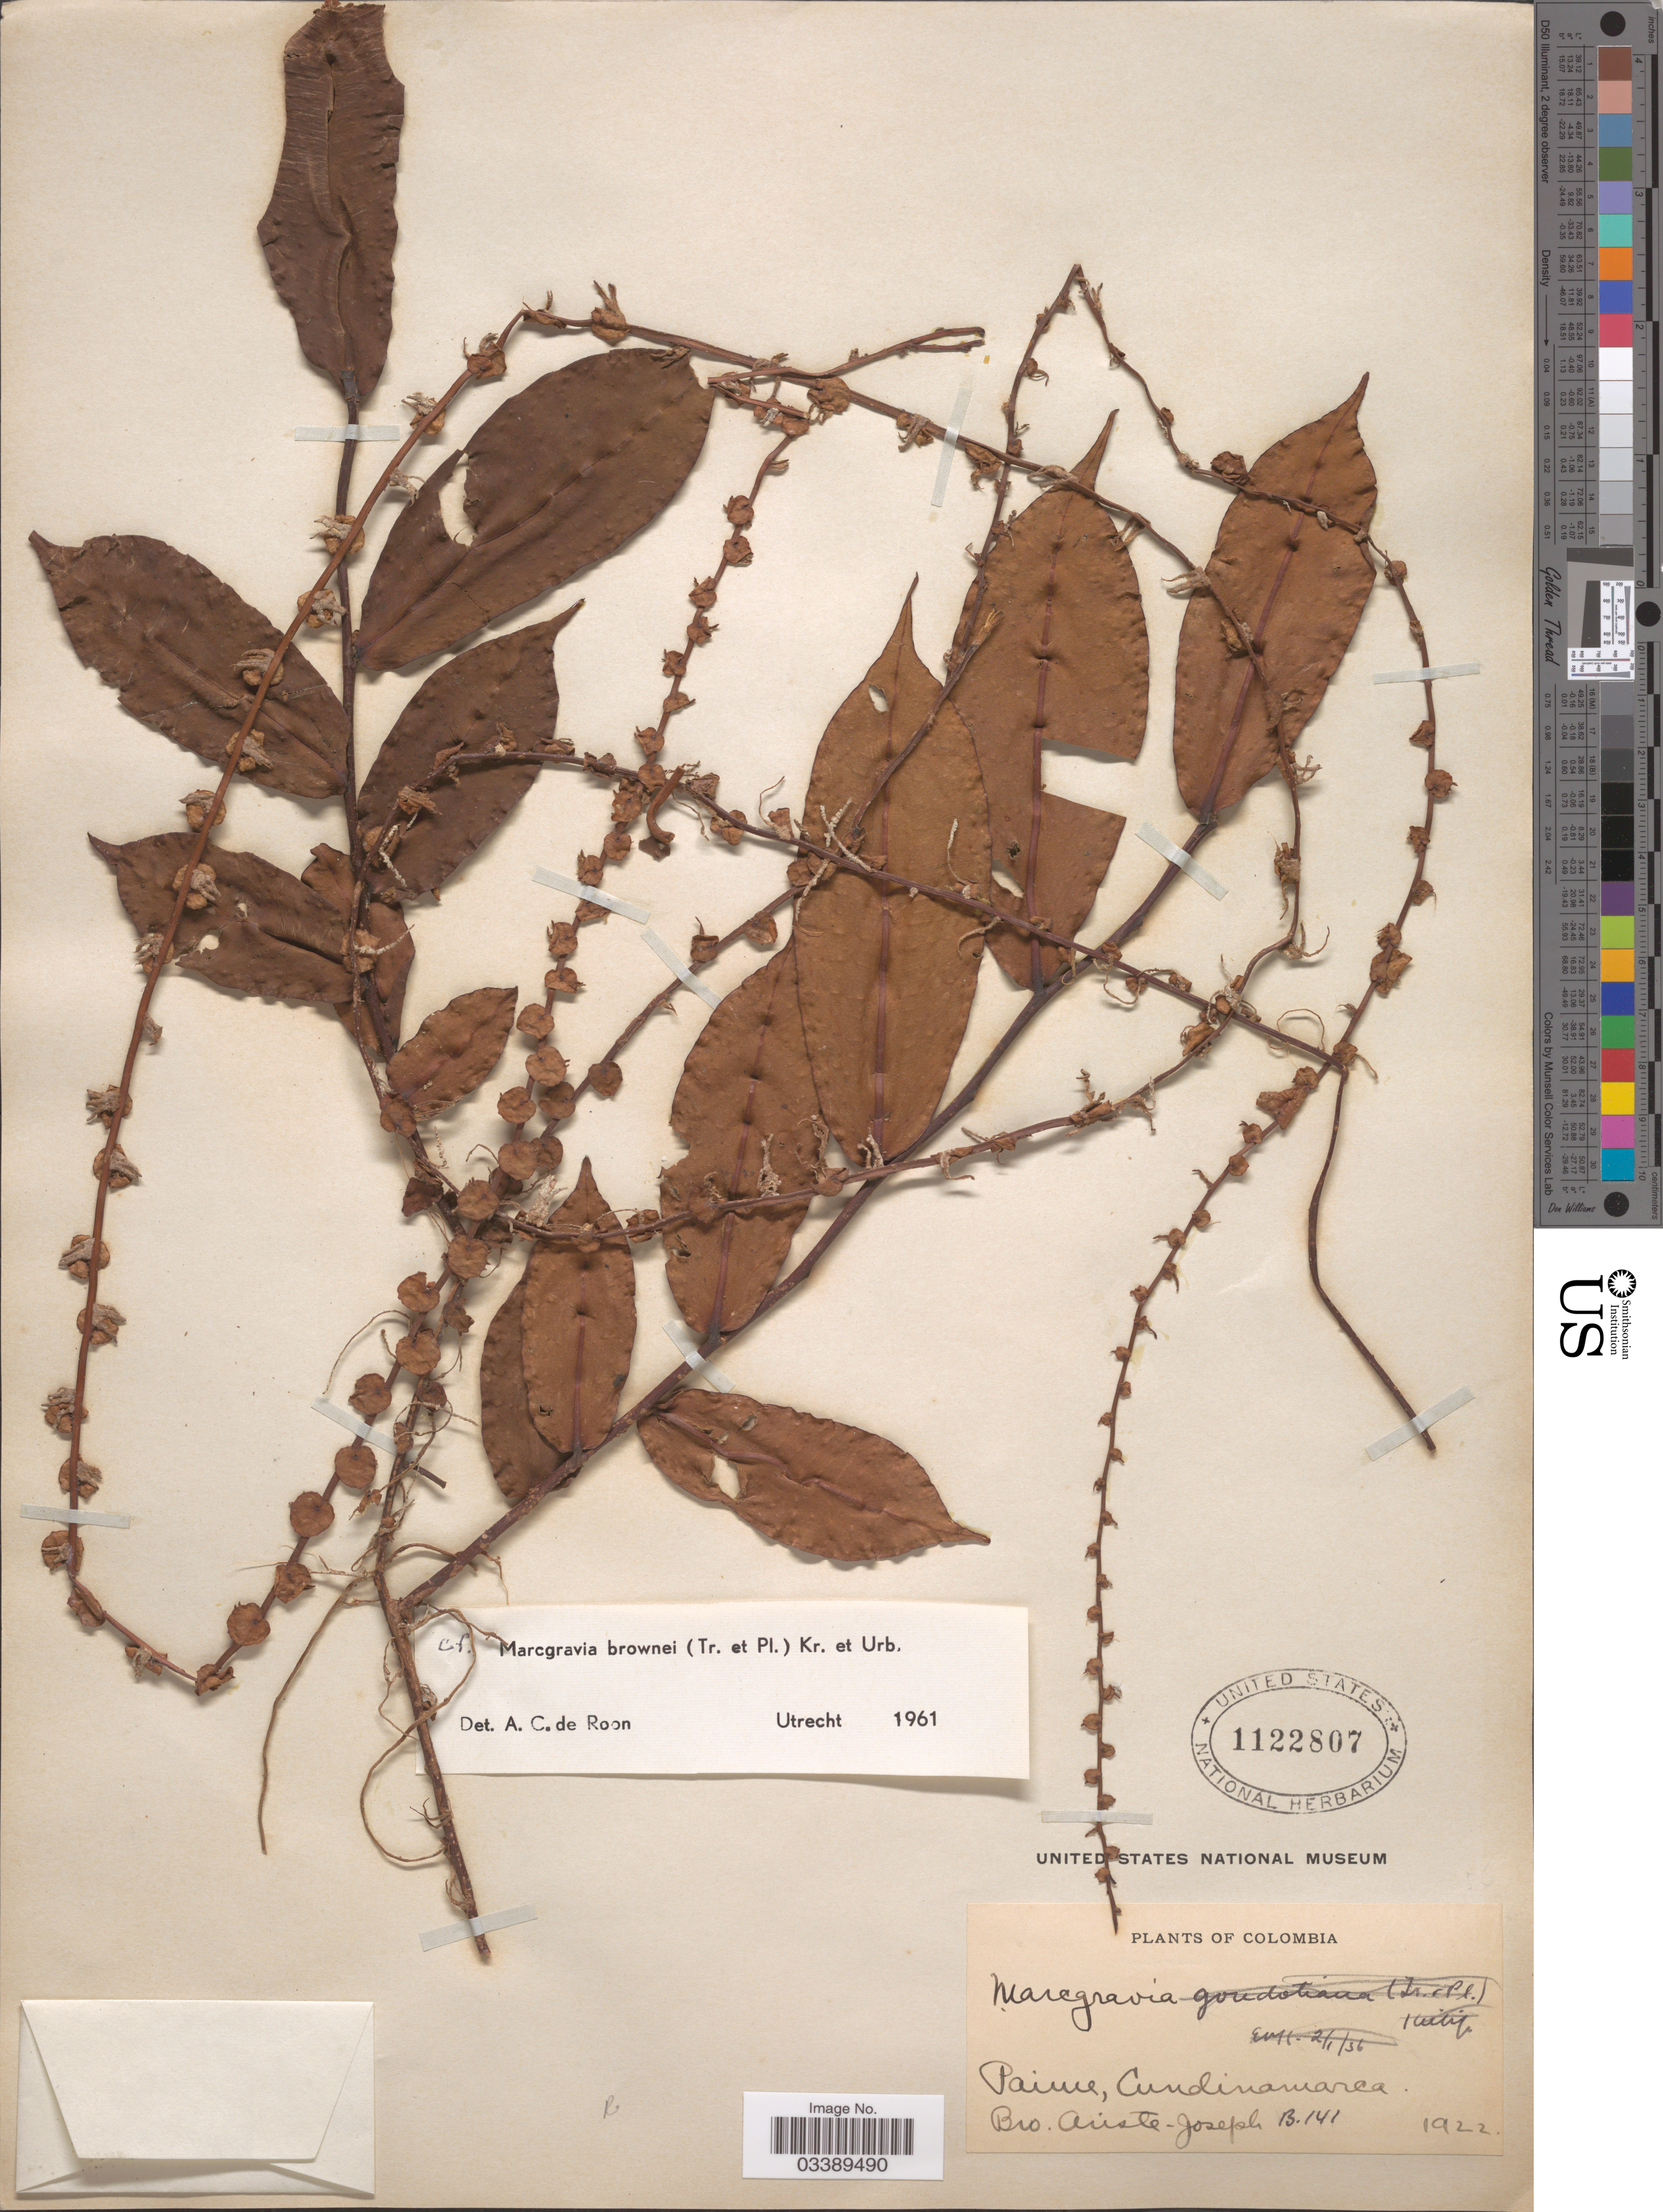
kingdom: Plantae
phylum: Tracheophyta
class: Magnoliopsida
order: Ericales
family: Marcgraviaceae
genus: Marcgravia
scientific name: Marcgravia brownei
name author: (Triana & Planch.) Krug & Urb.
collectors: Bro. Ariste-Joseph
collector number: B141*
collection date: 1922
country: Colombia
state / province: Cundinamarca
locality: Paime.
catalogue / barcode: US 1122807